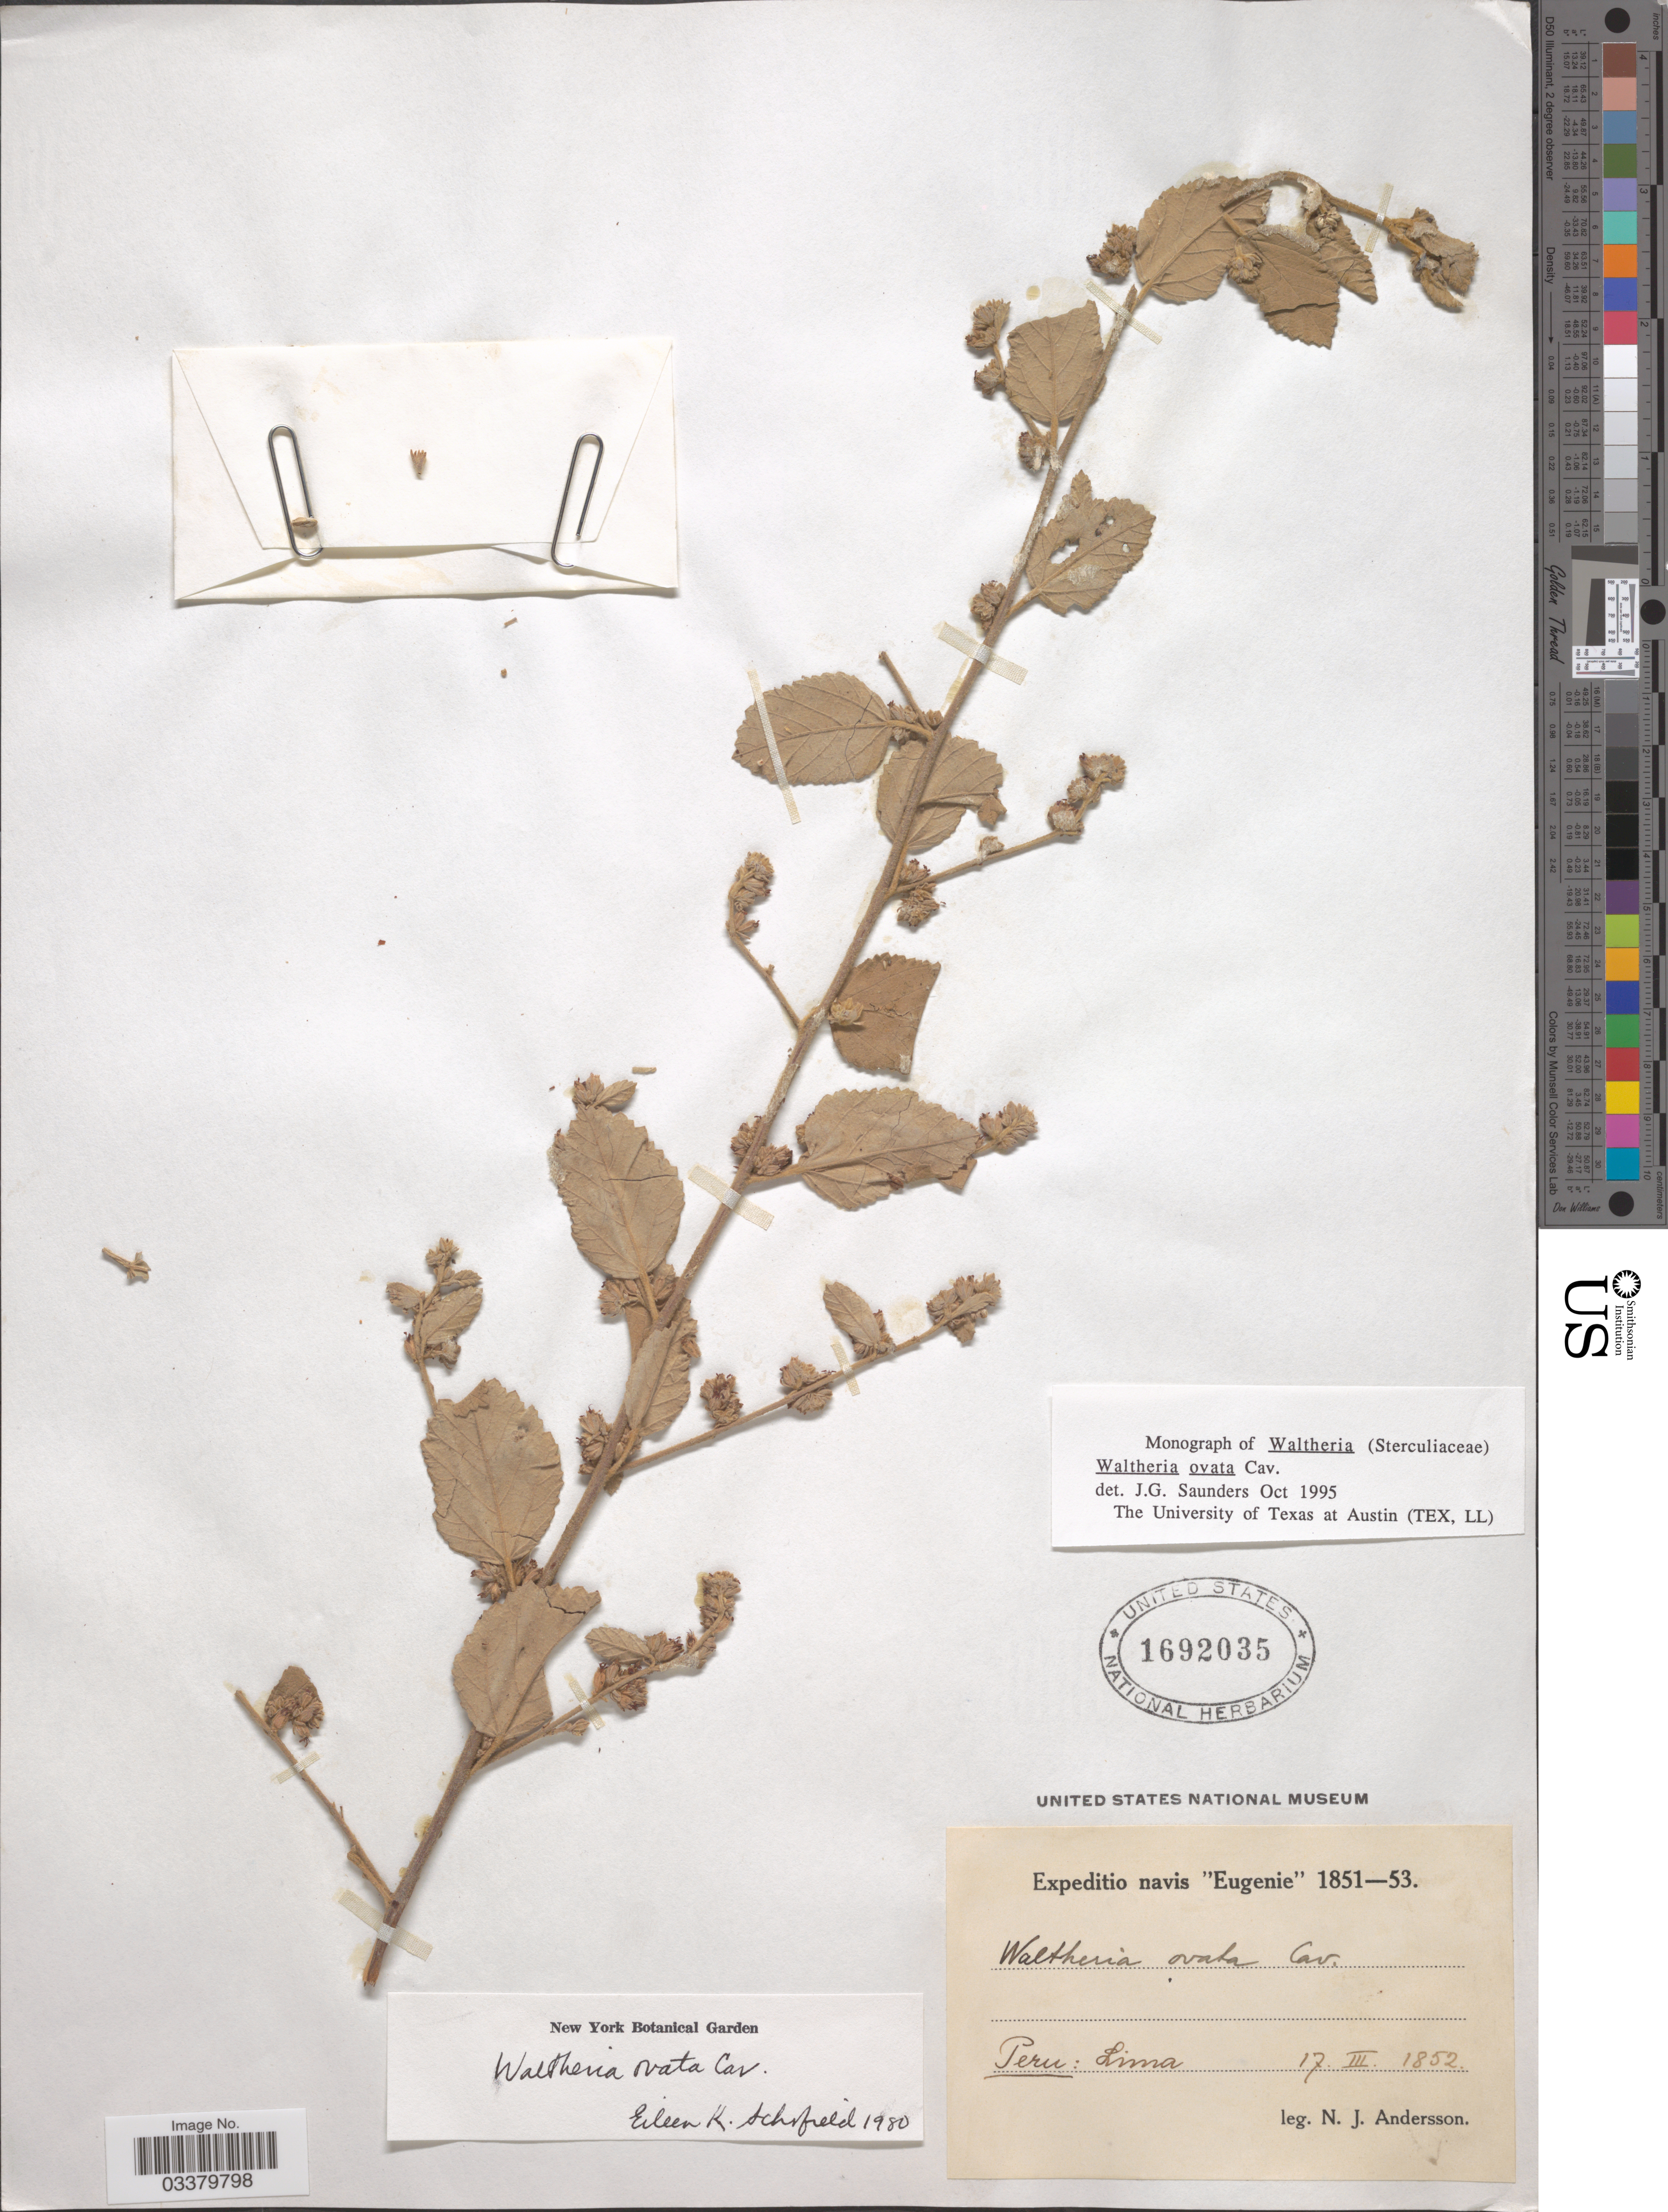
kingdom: Plantae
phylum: Tracheophyta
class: Magnoliopsida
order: Malvales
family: Malvaceae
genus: Waltheria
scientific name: Waltheria ovata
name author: Cav.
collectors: N. J. Andersson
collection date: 1852-03-17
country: Peru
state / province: Lima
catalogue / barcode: US 1692035